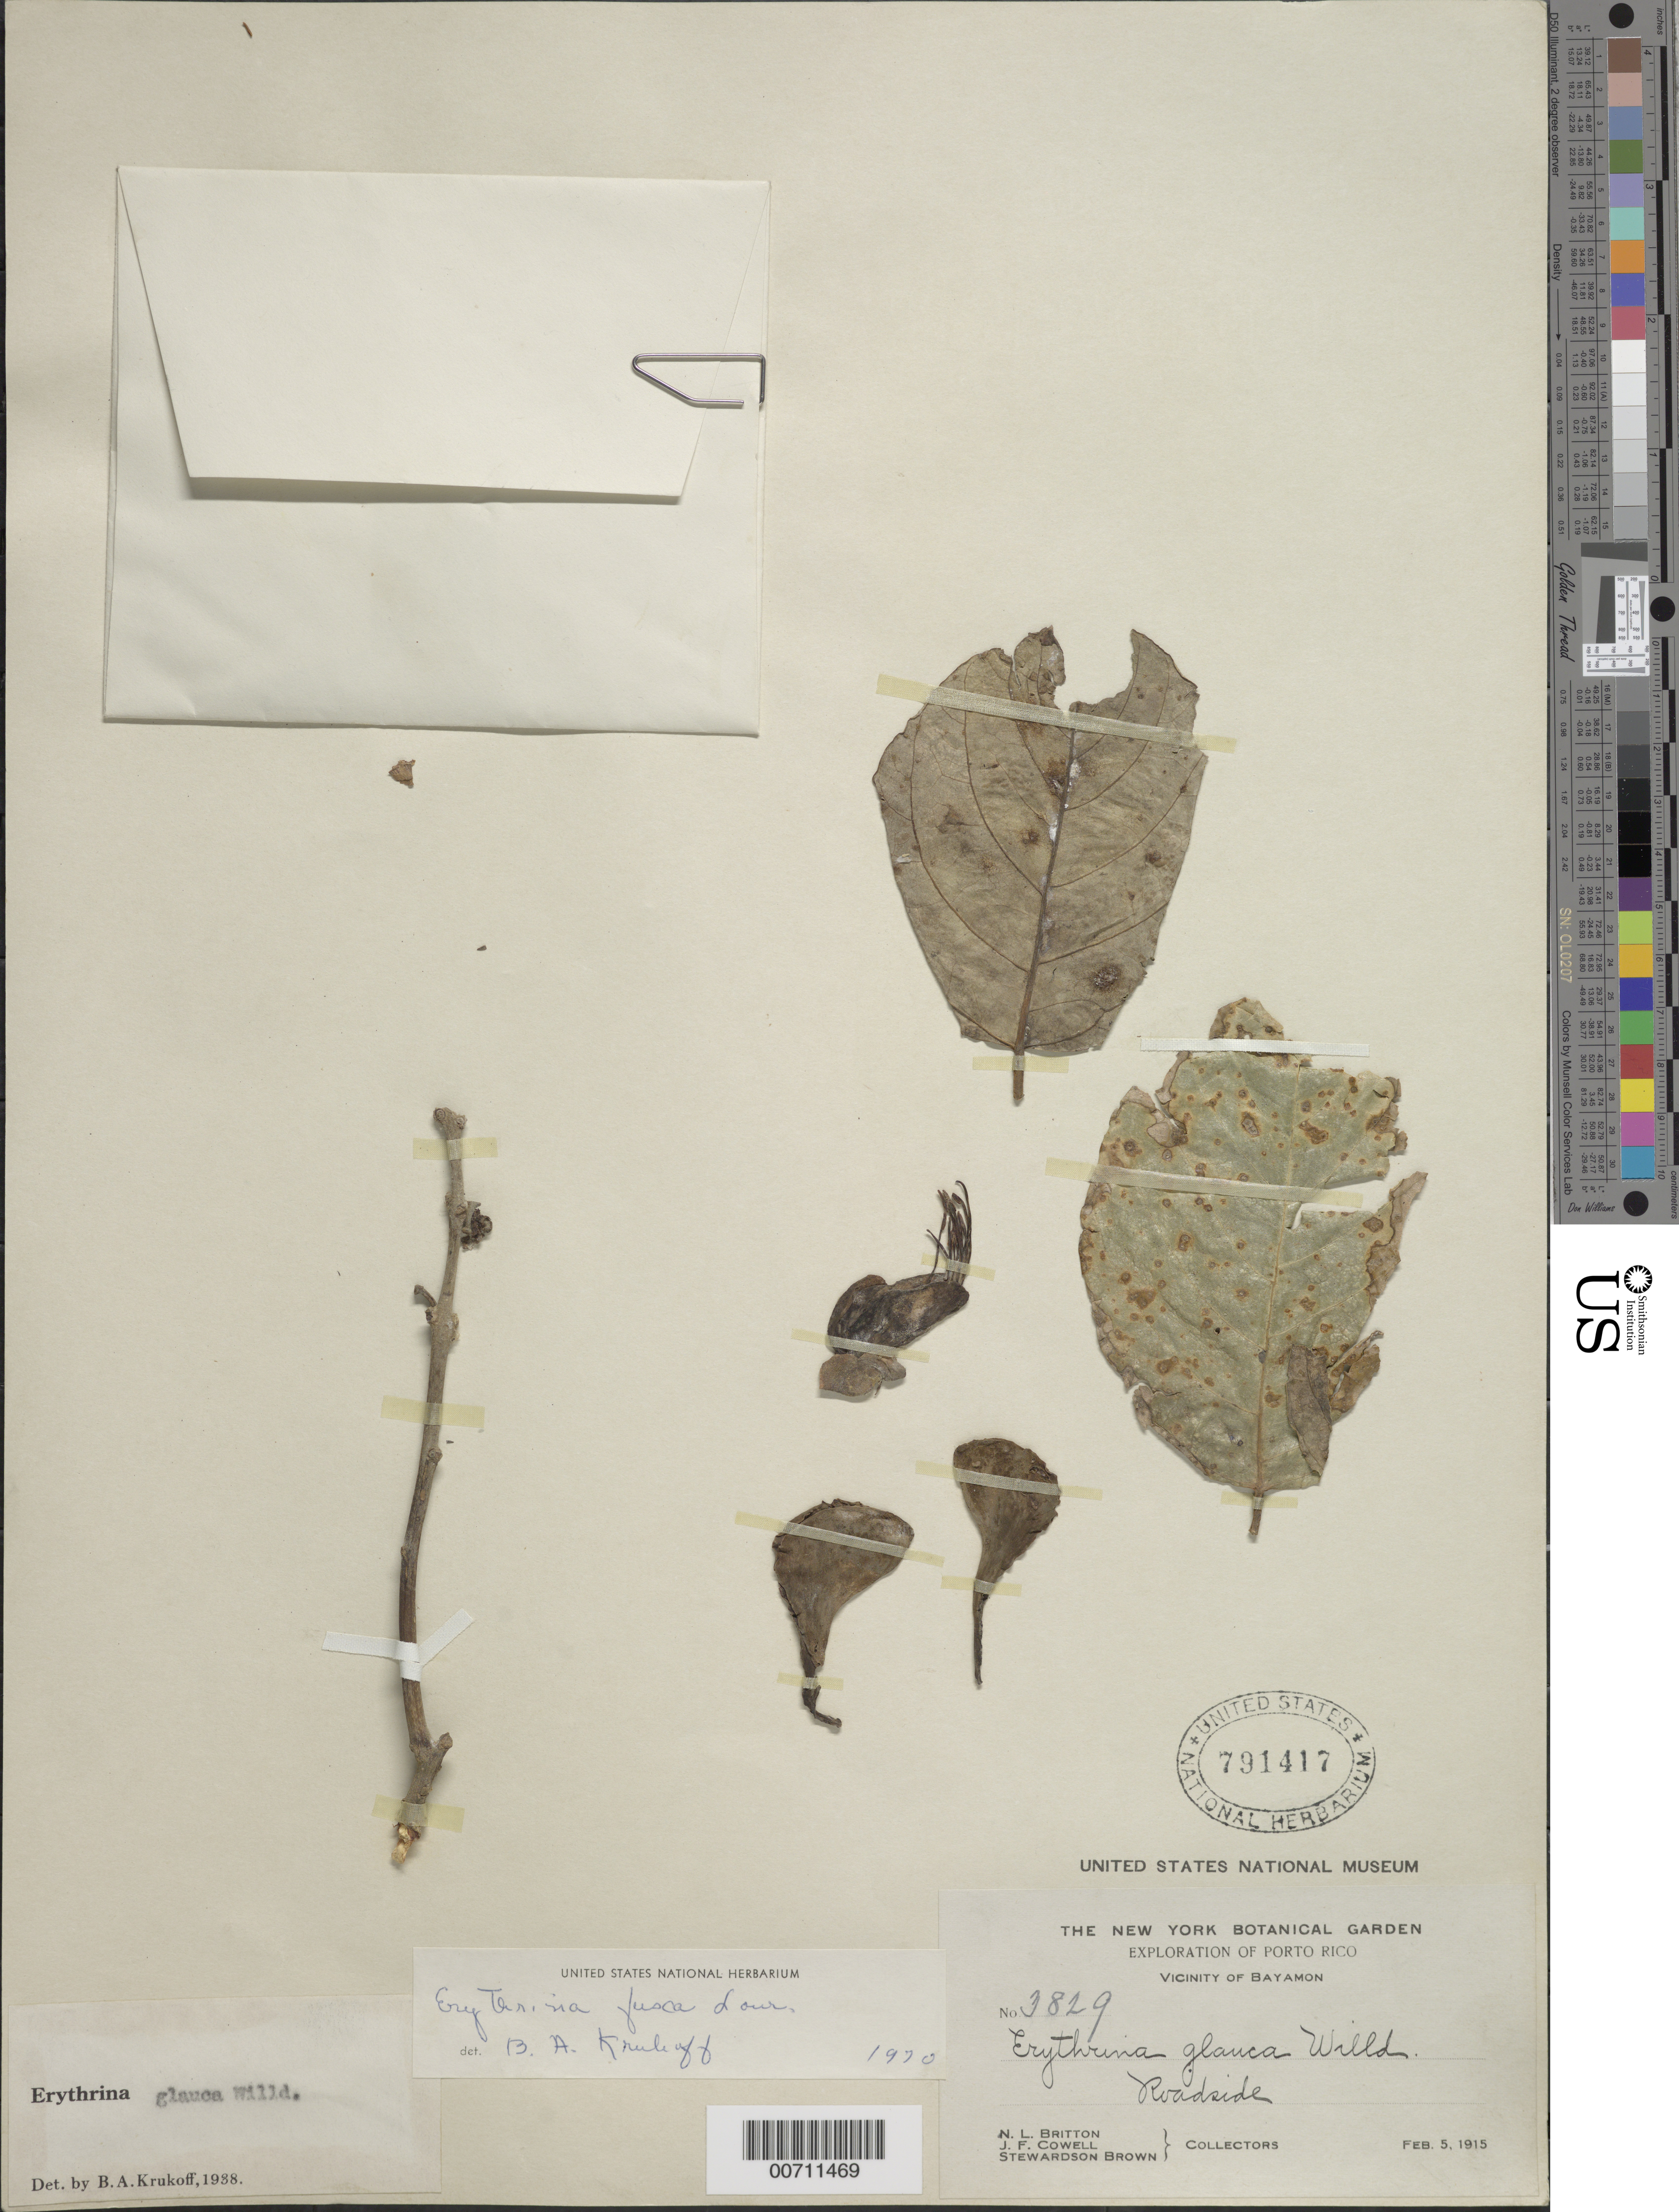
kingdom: Plantae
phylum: Tracheophyta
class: Magnoliopsida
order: Fabales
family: Fabaceae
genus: Erythrina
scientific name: Erythrina fusca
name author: Lour.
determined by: Krukoff, B. A.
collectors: N. Britton, J. F. Cowell & S. Brown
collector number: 3829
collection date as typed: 05 Feb 1915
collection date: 1915-02-05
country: Puerto Rico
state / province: Bayamon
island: Greater Antilles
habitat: Roadside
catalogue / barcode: US 791417